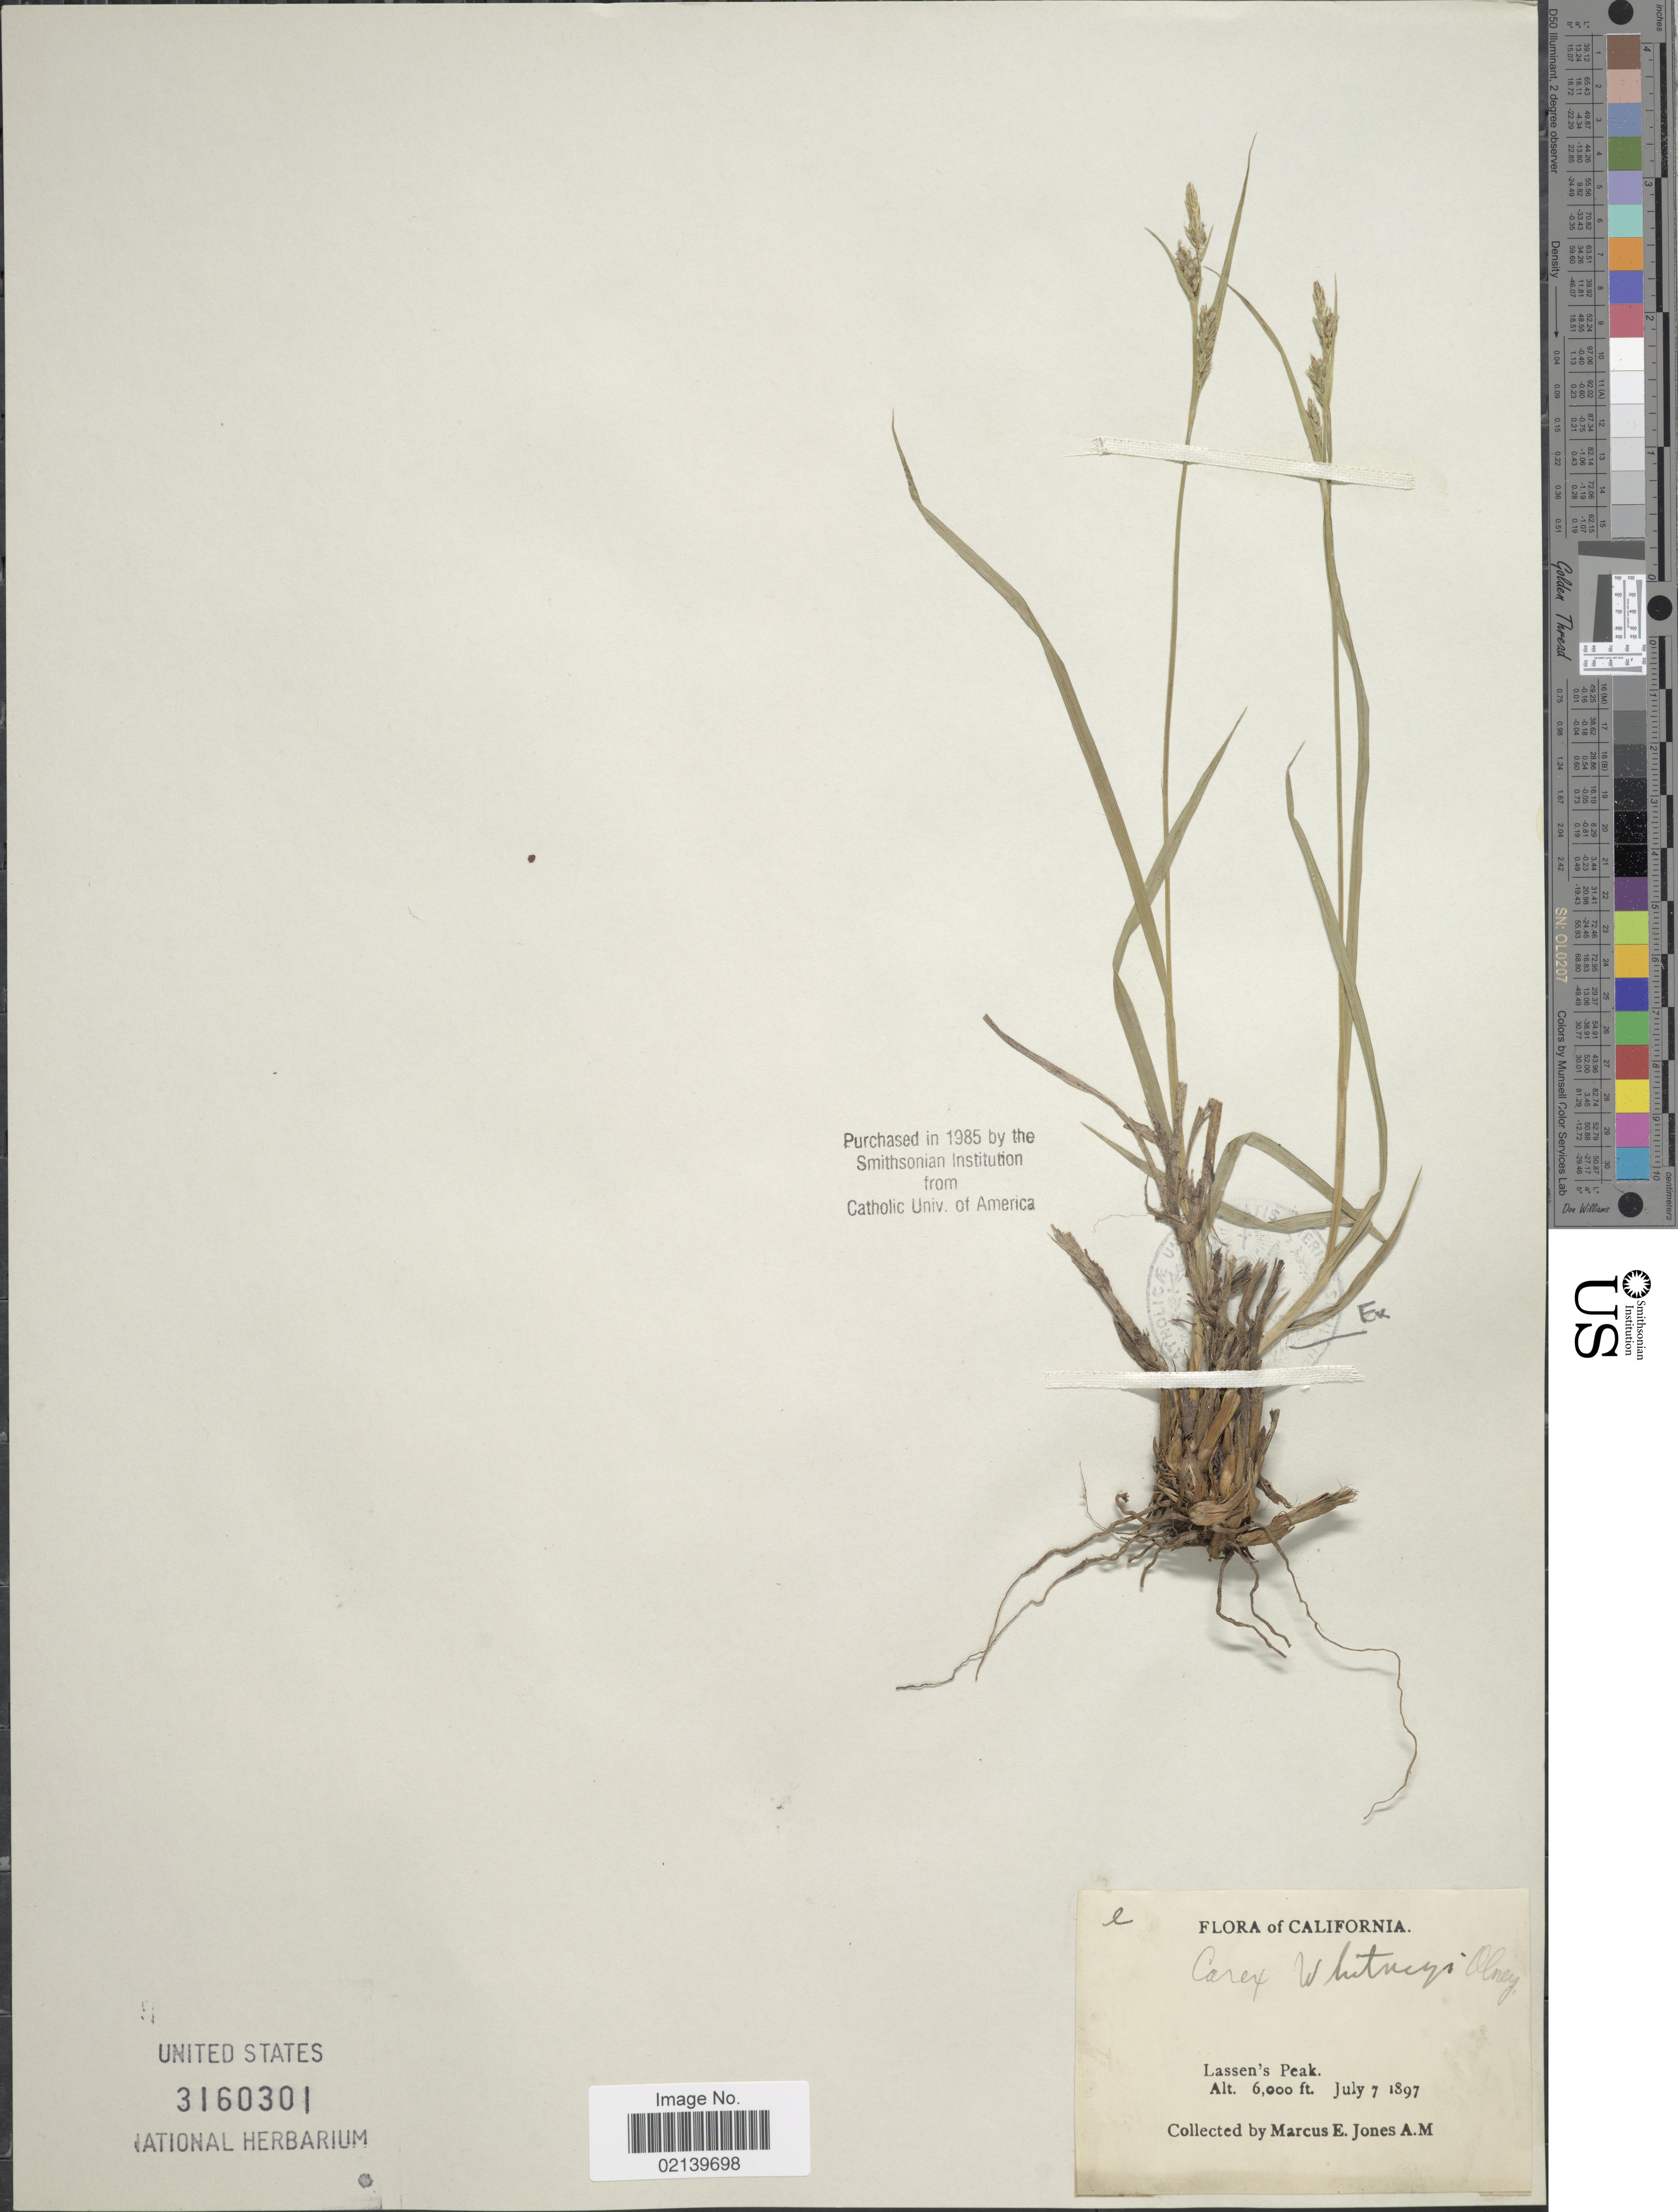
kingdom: Plantae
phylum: Tracheophyta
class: Liliopsida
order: Poales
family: Cyperaceae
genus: Carex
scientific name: Carex whitneyi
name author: Olney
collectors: M. E. Jones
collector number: e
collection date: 1897-07-07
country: United States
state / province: California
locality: Lassen's Peak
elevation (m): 1829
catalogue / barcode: US 3160301